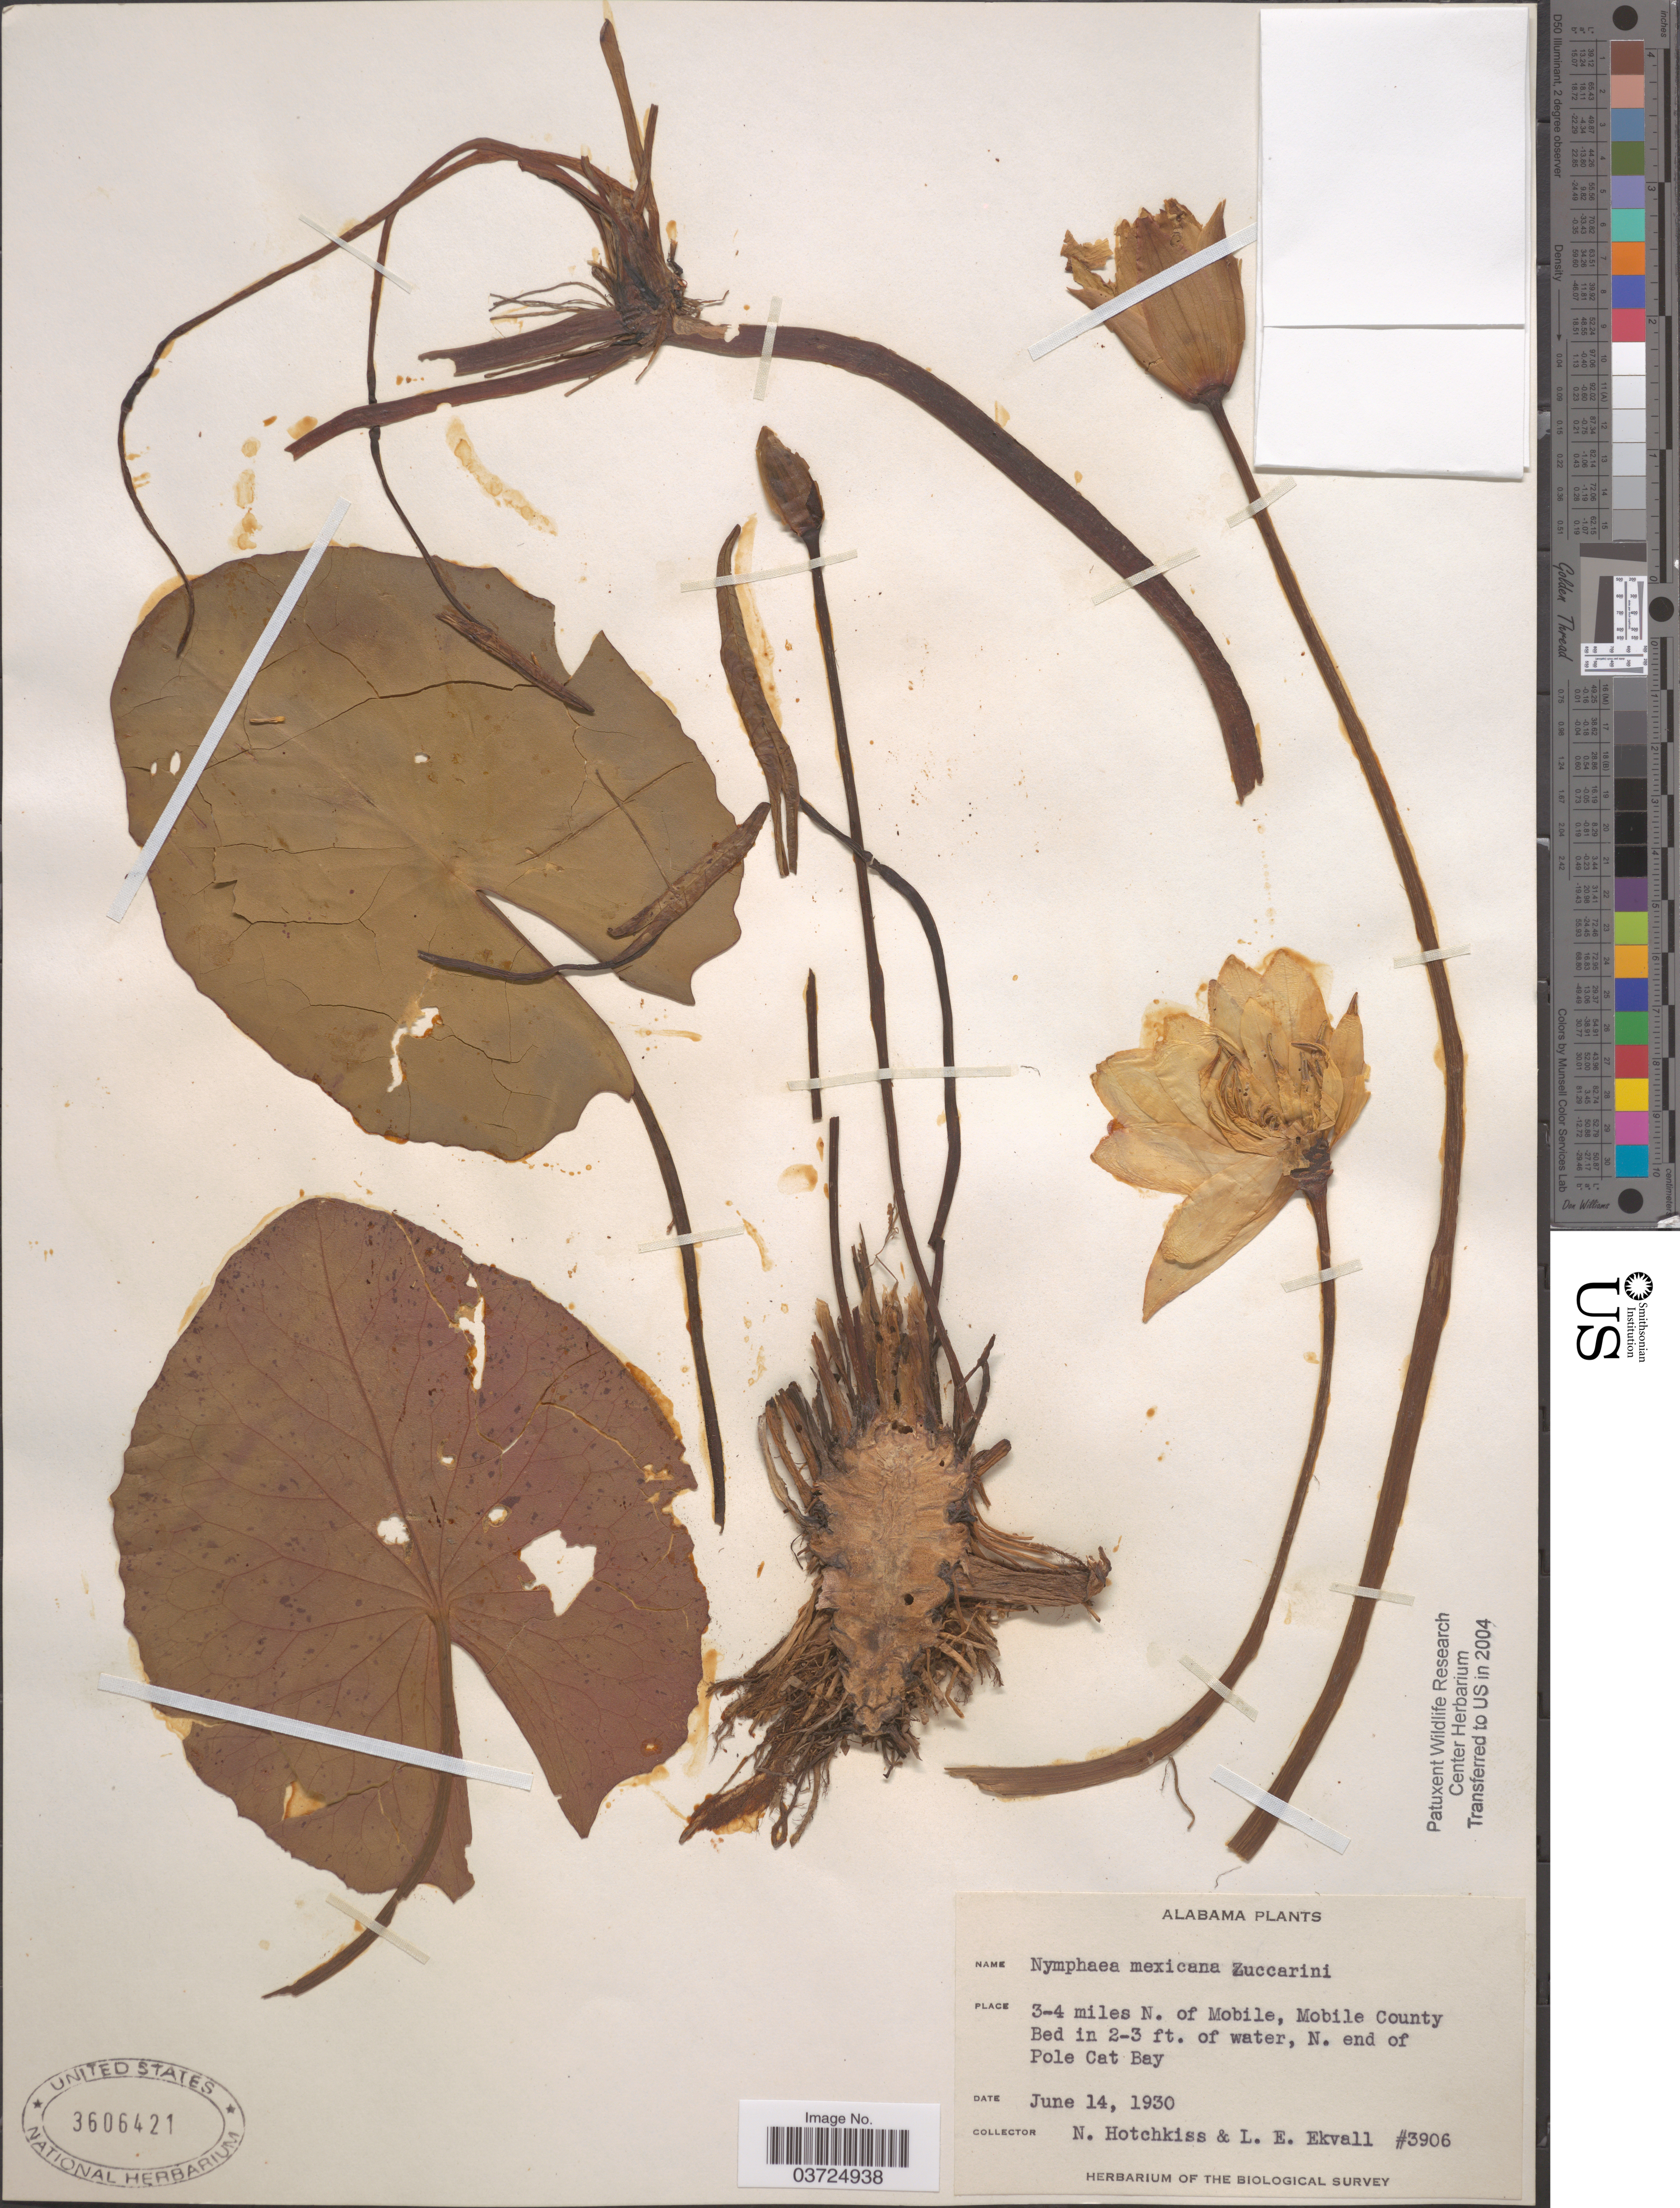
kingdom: Plantae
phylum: Tracheophyta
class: Magnoliopsida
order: Nymphaeales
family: Nymphaeaceae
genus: Nymphaea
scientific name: Nymphaea mexicana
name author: Zucc.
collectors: N. Hotchkiss & L. Ekvall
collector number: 3906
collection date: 1930-06-14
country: United States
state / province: Alabama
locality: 3-4 miles N. of Mobile, Mobile County. N. end of Pole Cat Bay.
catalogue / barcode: US 3606421